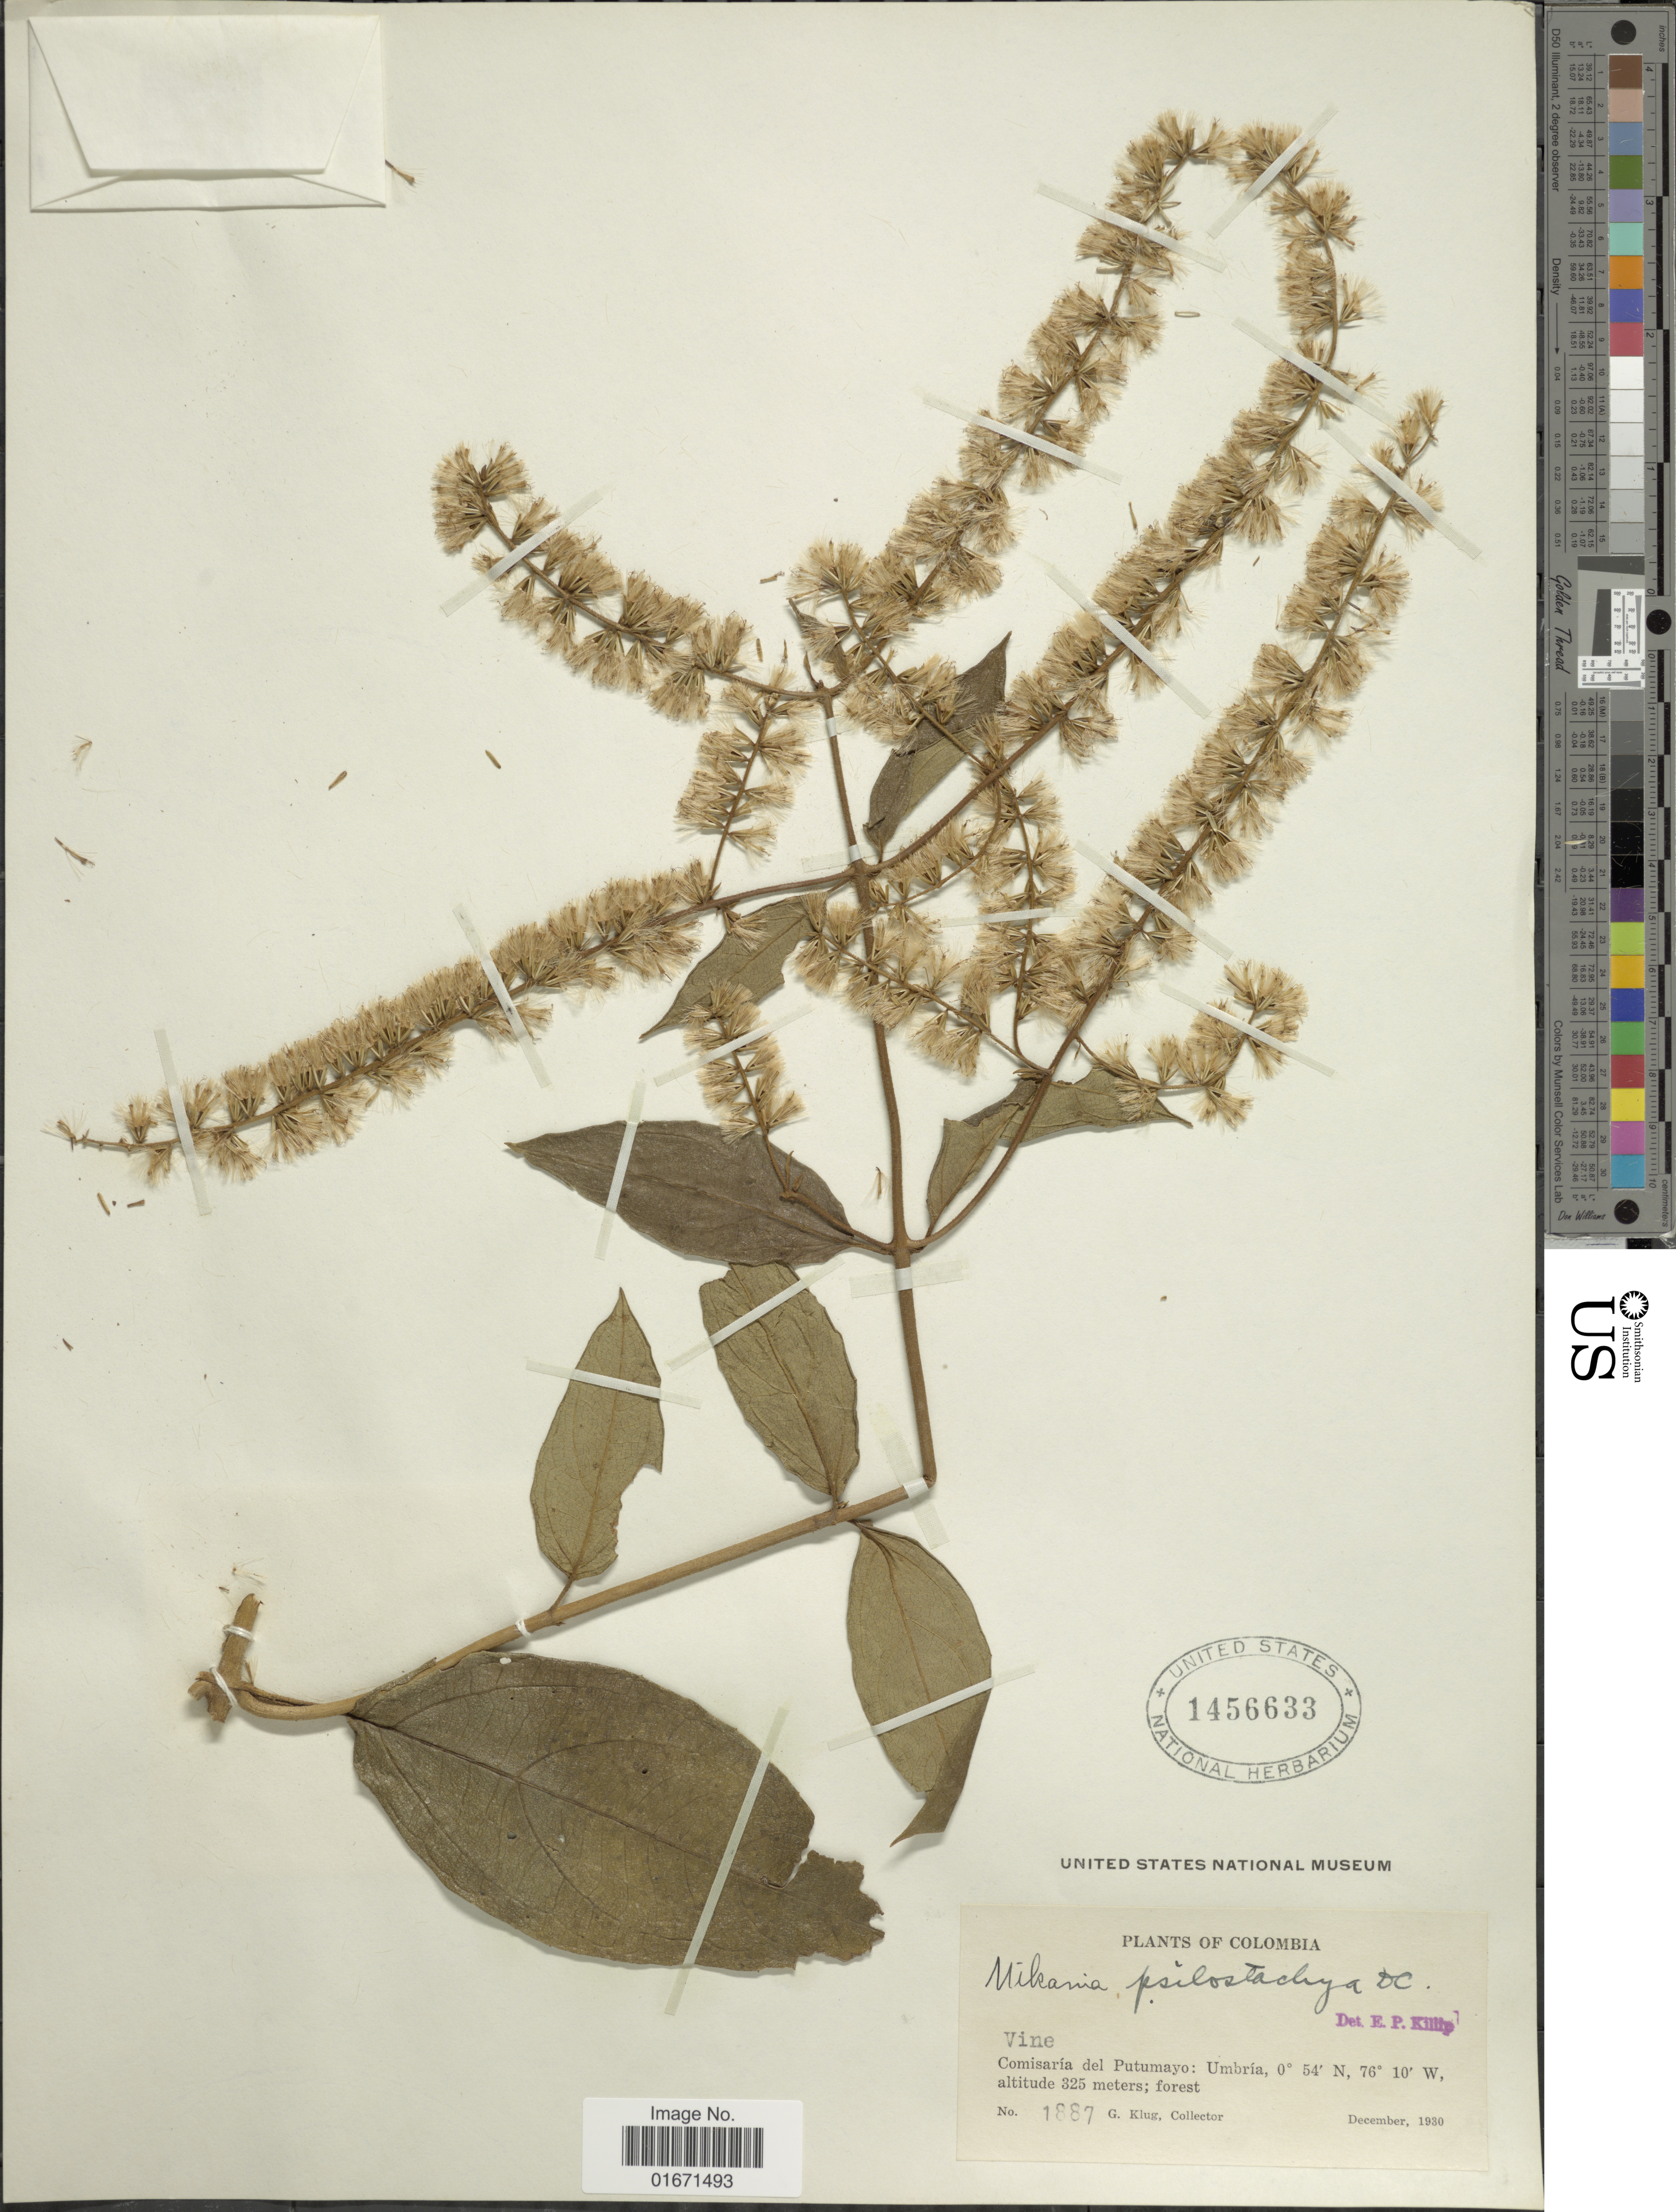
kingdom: Plantae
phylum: Tracheophyta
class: Magnoliopsida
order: Asterales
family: Asteraceae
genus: Mikania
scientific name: Mikania psilostachya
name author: DC.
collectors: G. Klug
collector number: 1887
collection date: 1930-12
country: Colombia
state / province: Putumayo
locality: Comisaría del Putumayo: Umbría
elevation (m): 325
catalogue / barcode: US 1456633